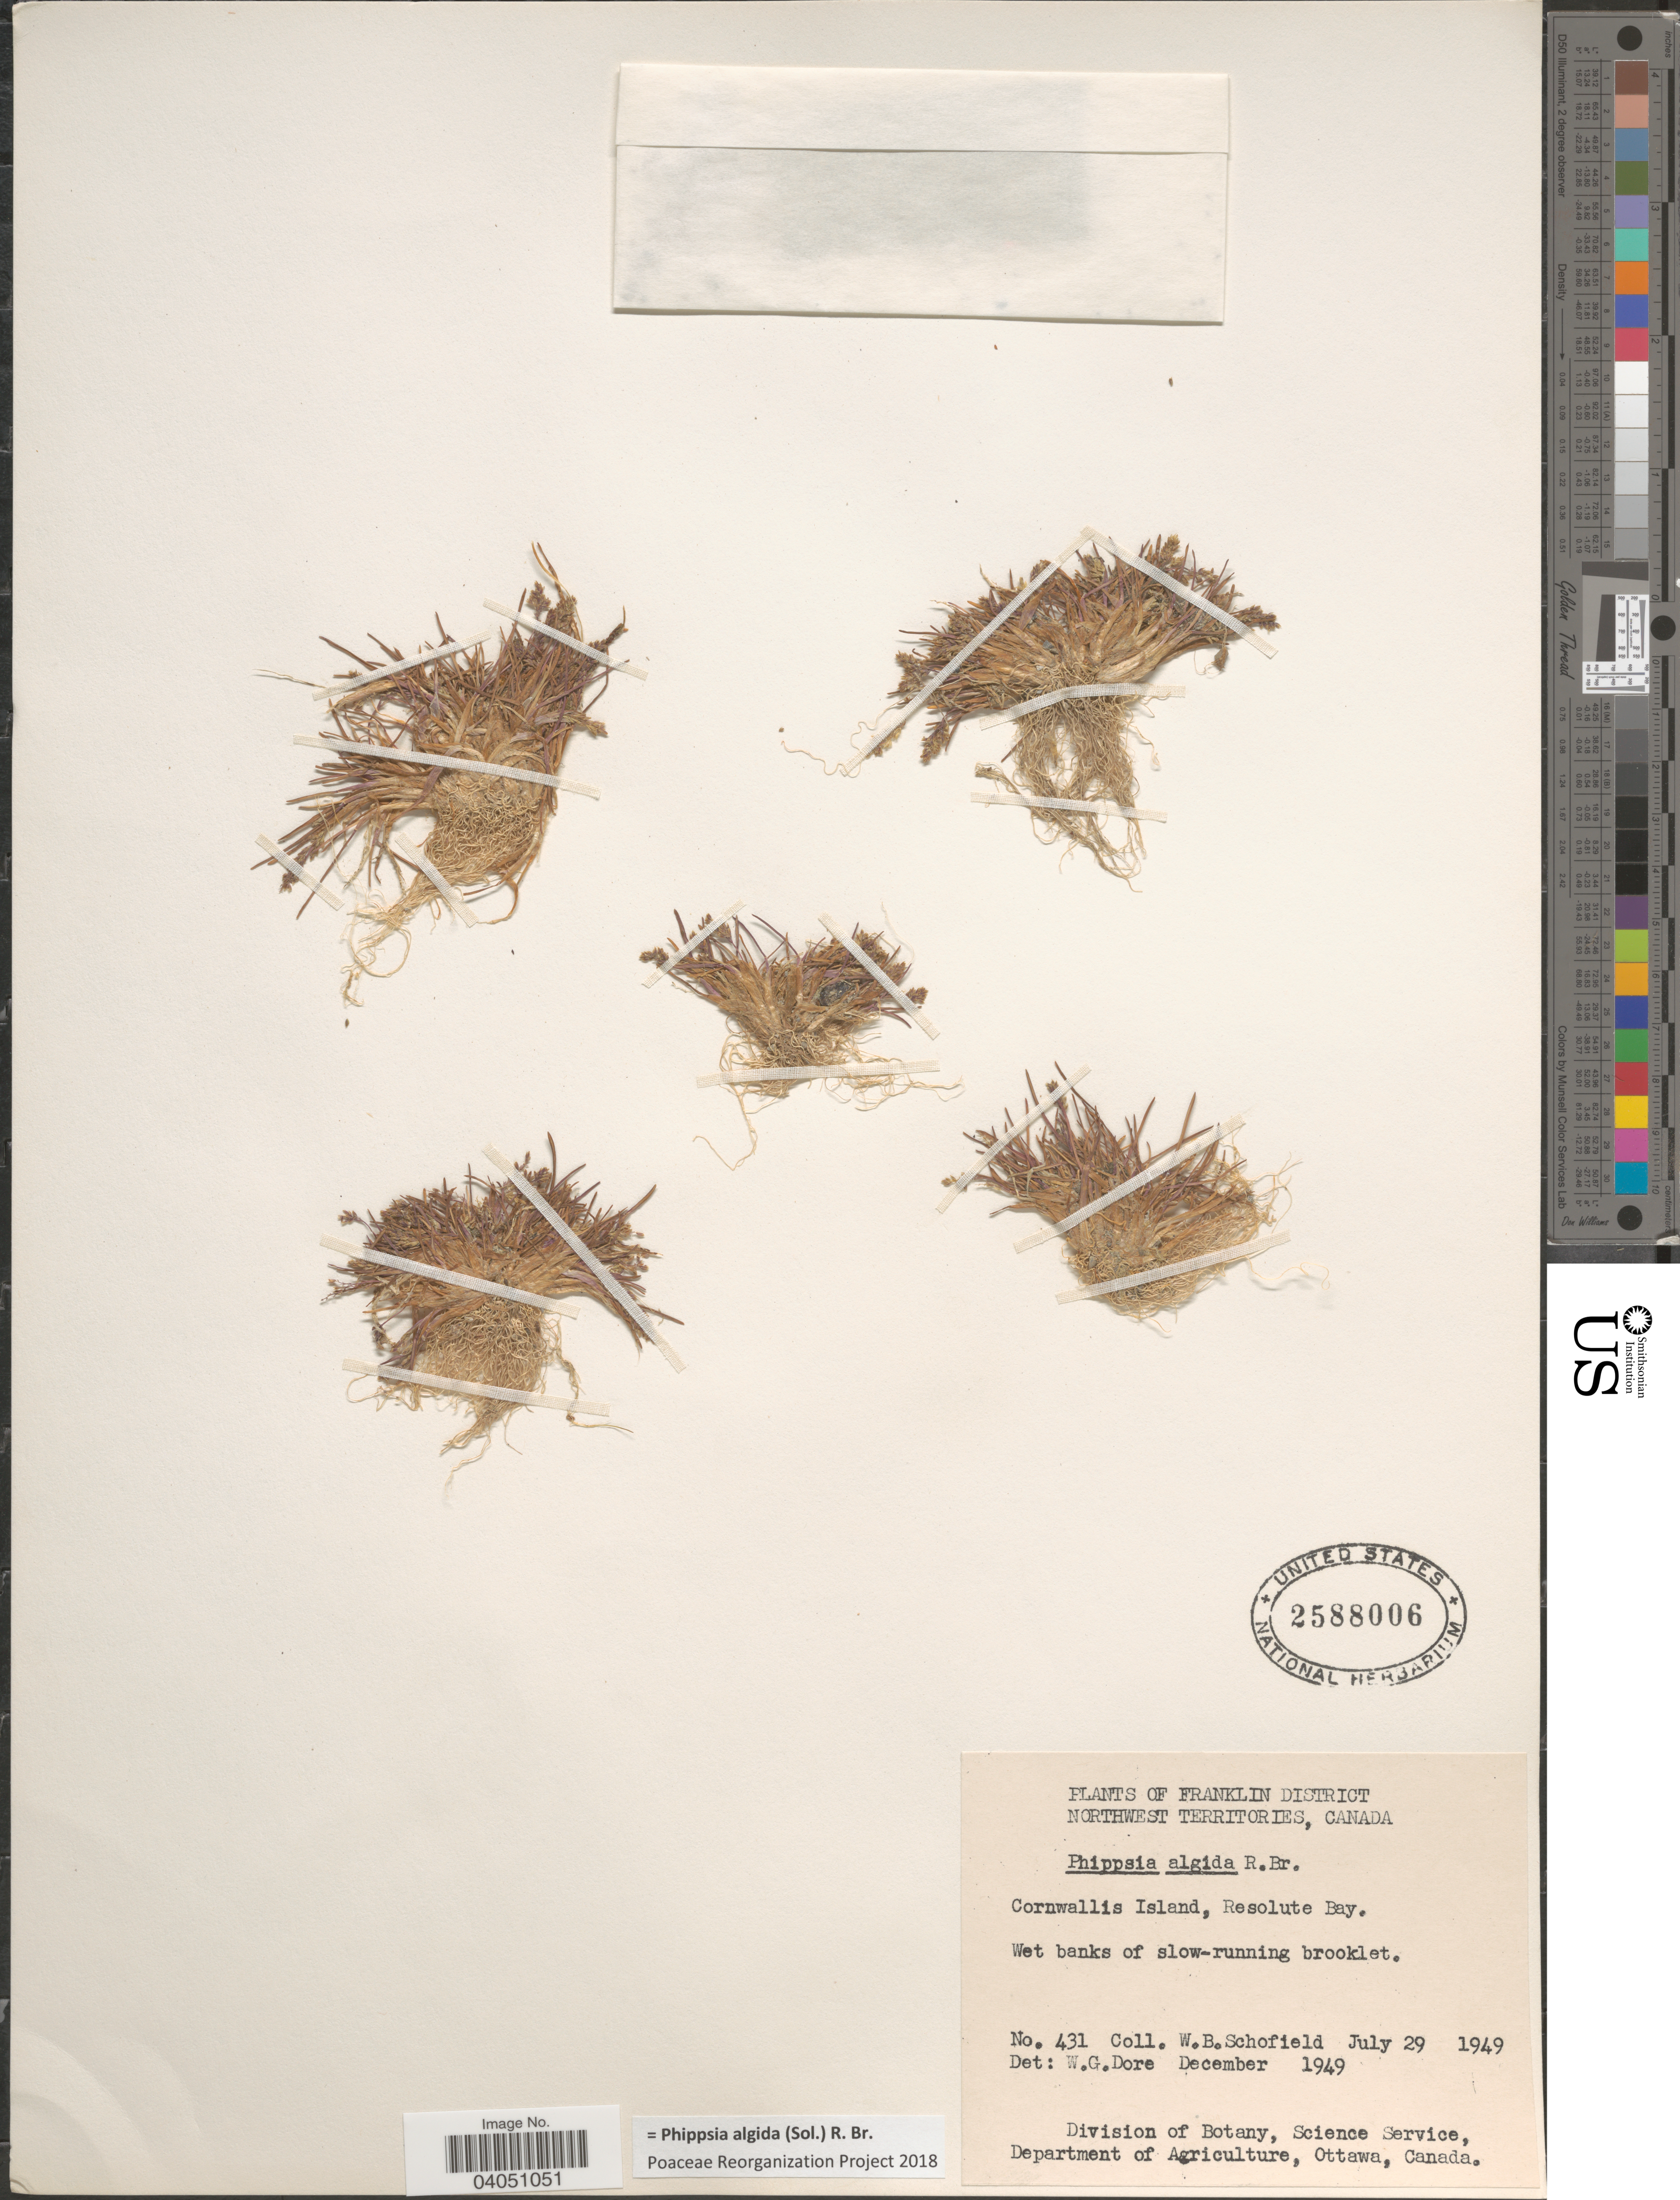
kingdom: Plantae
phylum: Tracheophyta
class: Liliopsida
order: Poales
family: Poaceae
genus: Phippsia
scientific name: Phippsia algida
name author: (Sol.) R. Br.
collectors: W. Schofield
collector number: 431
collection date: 1949-07-29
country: Canada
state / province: Northwest Territories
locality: Franklin District. Cornwallis Island, Resolute Bay.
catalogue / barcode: US 2588006